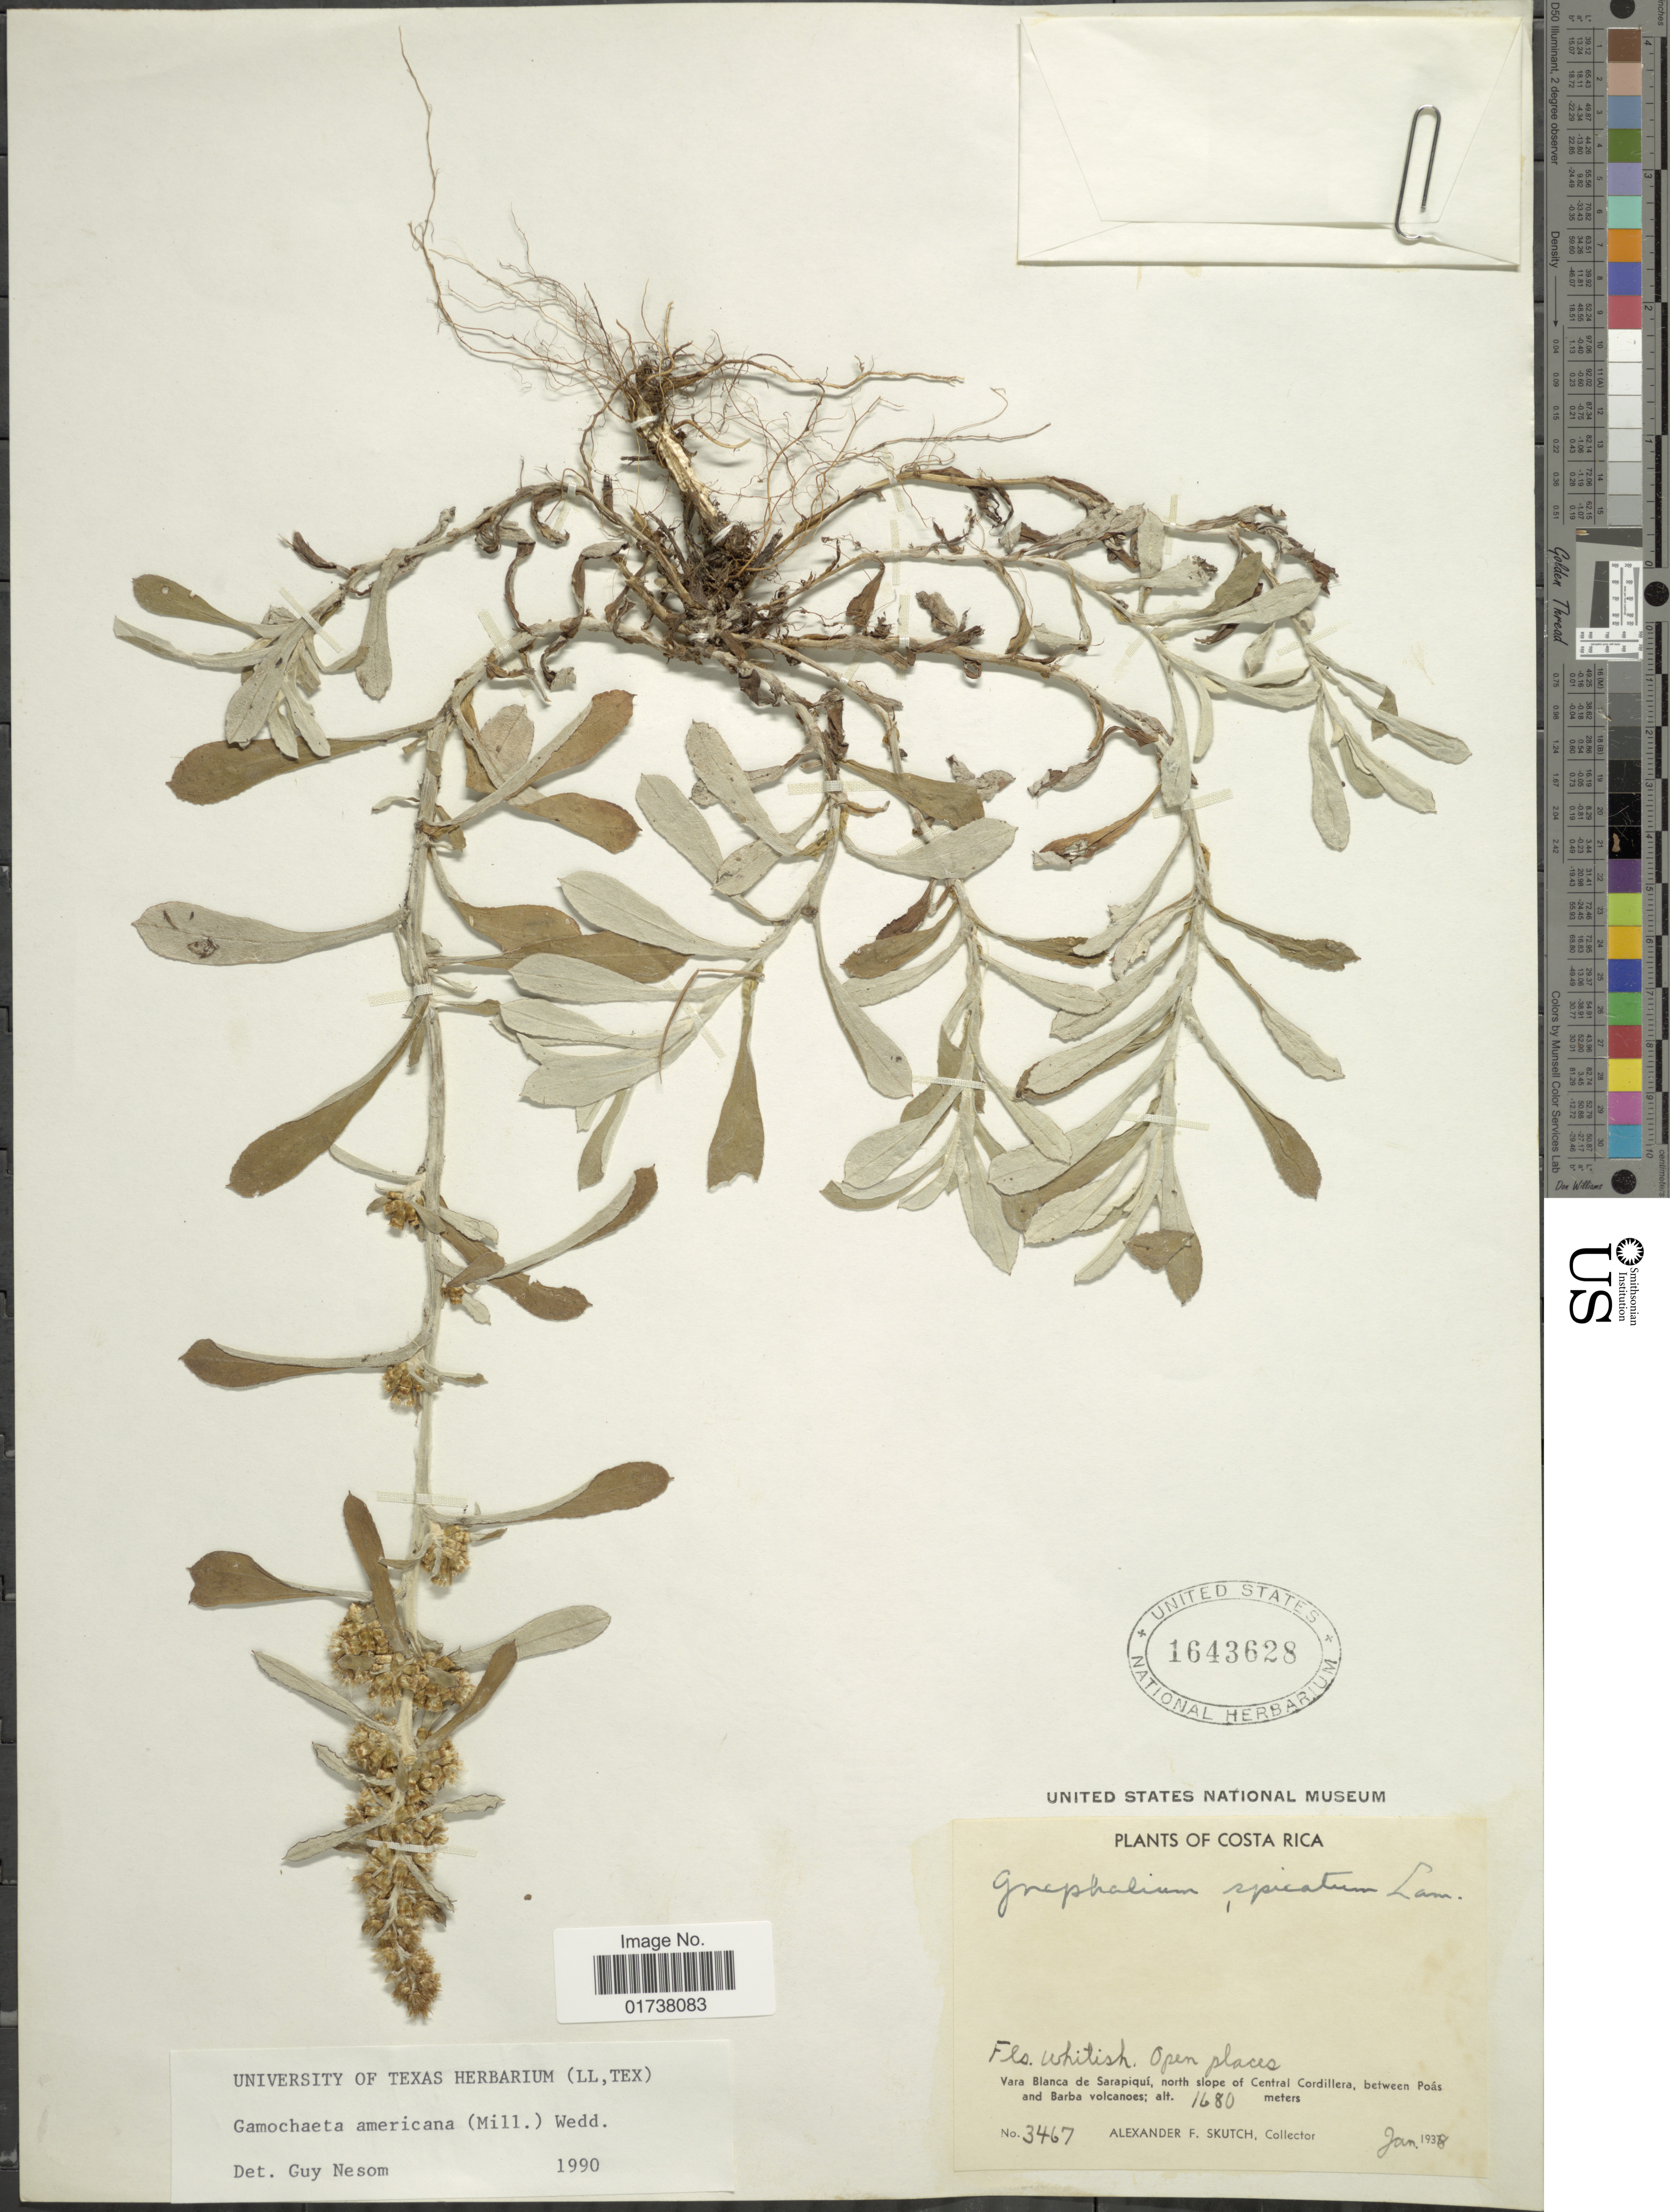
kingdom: Plantae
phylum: Tracheophyta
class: Magnoliopsida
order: Asterales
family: Asteraceae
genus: Gamochaeta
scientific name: Gamochaeta americana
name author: (Mill.) Wedd.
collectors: A. F. Skutch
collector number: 3467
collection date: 1938-01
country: Costa Rica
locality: Vara Blanca de Sarapiquí, north slope of Central Cordillera, between Poas and Barba volcanoes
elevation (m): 1680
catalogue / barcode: US 1643628